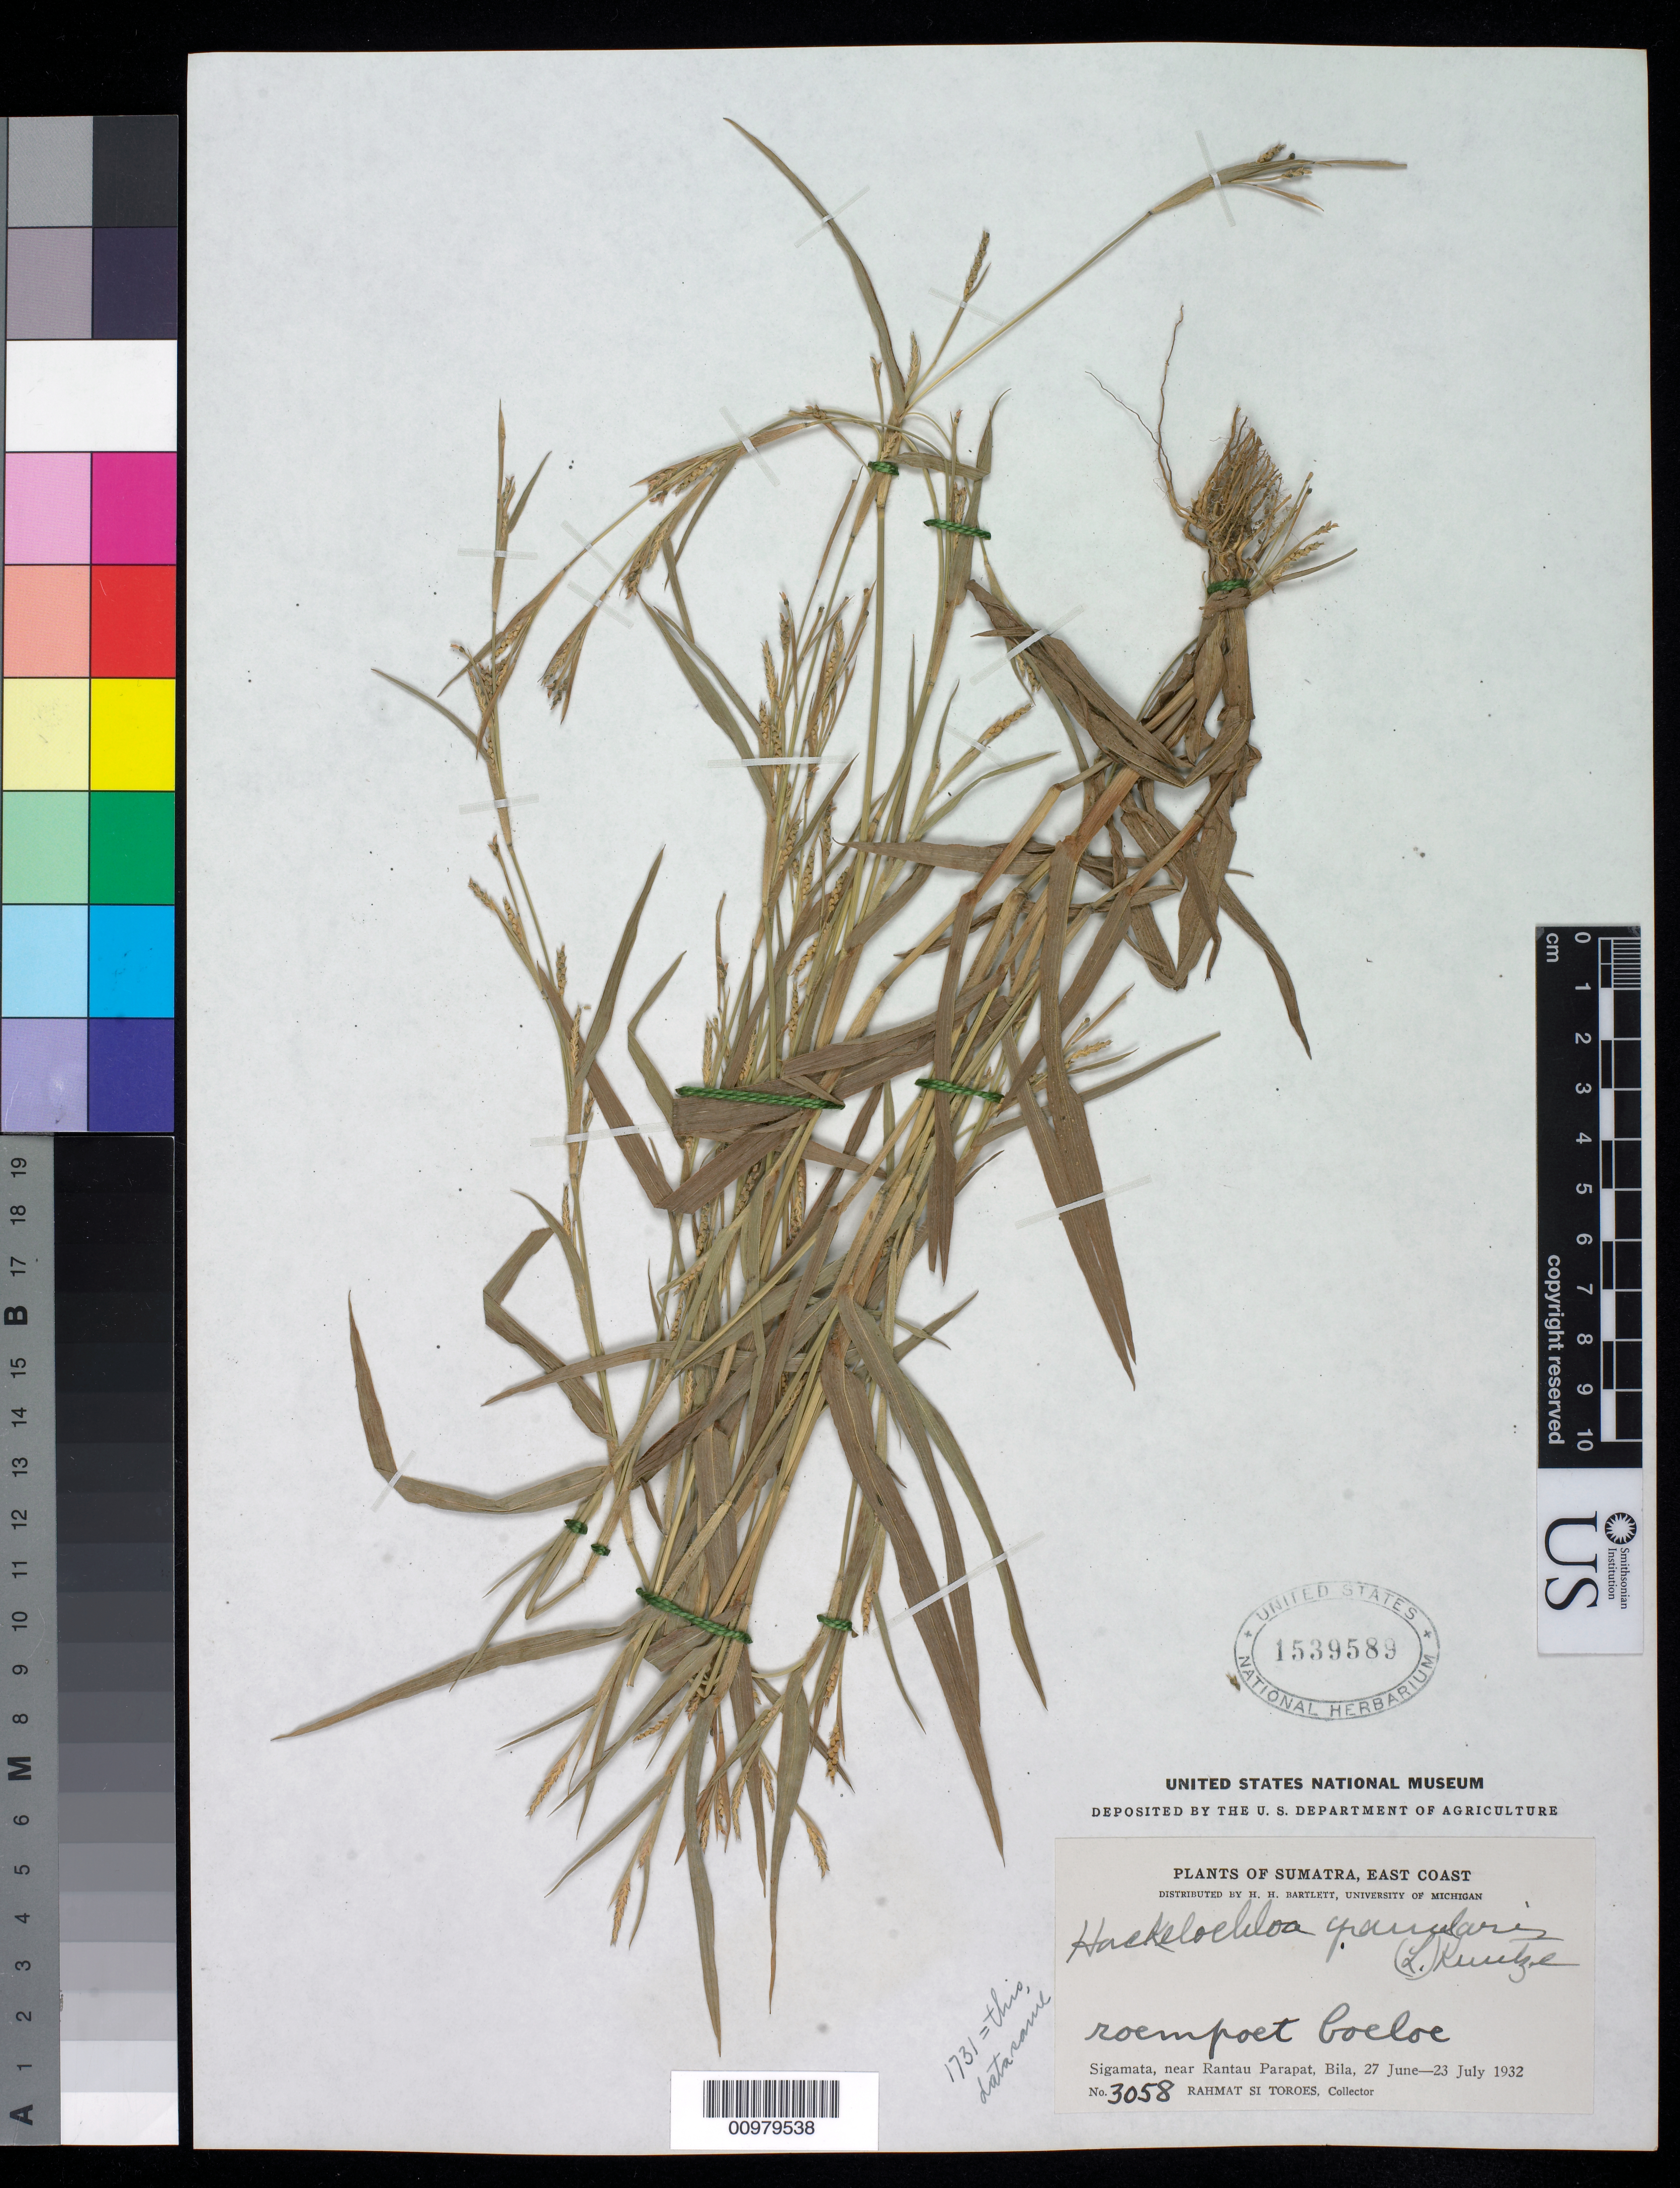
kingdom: Plantae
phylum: Tracheophyta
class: Liliopsida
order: Poales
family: Poaceae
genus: Hackelochloa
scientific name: Hackelochloa granularis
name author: (L.) Kuntze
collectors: Rahmat Si Boeea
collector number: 3058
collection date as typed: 27 Jun 1932 to 23 Jul 1932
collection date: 1932-06-27/1932-07-23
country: Indonesia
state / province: Sumatra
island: Sumatra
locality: (East Coast) Sigamata, near Rantau Parapat, Bila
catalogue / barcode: US 1539589